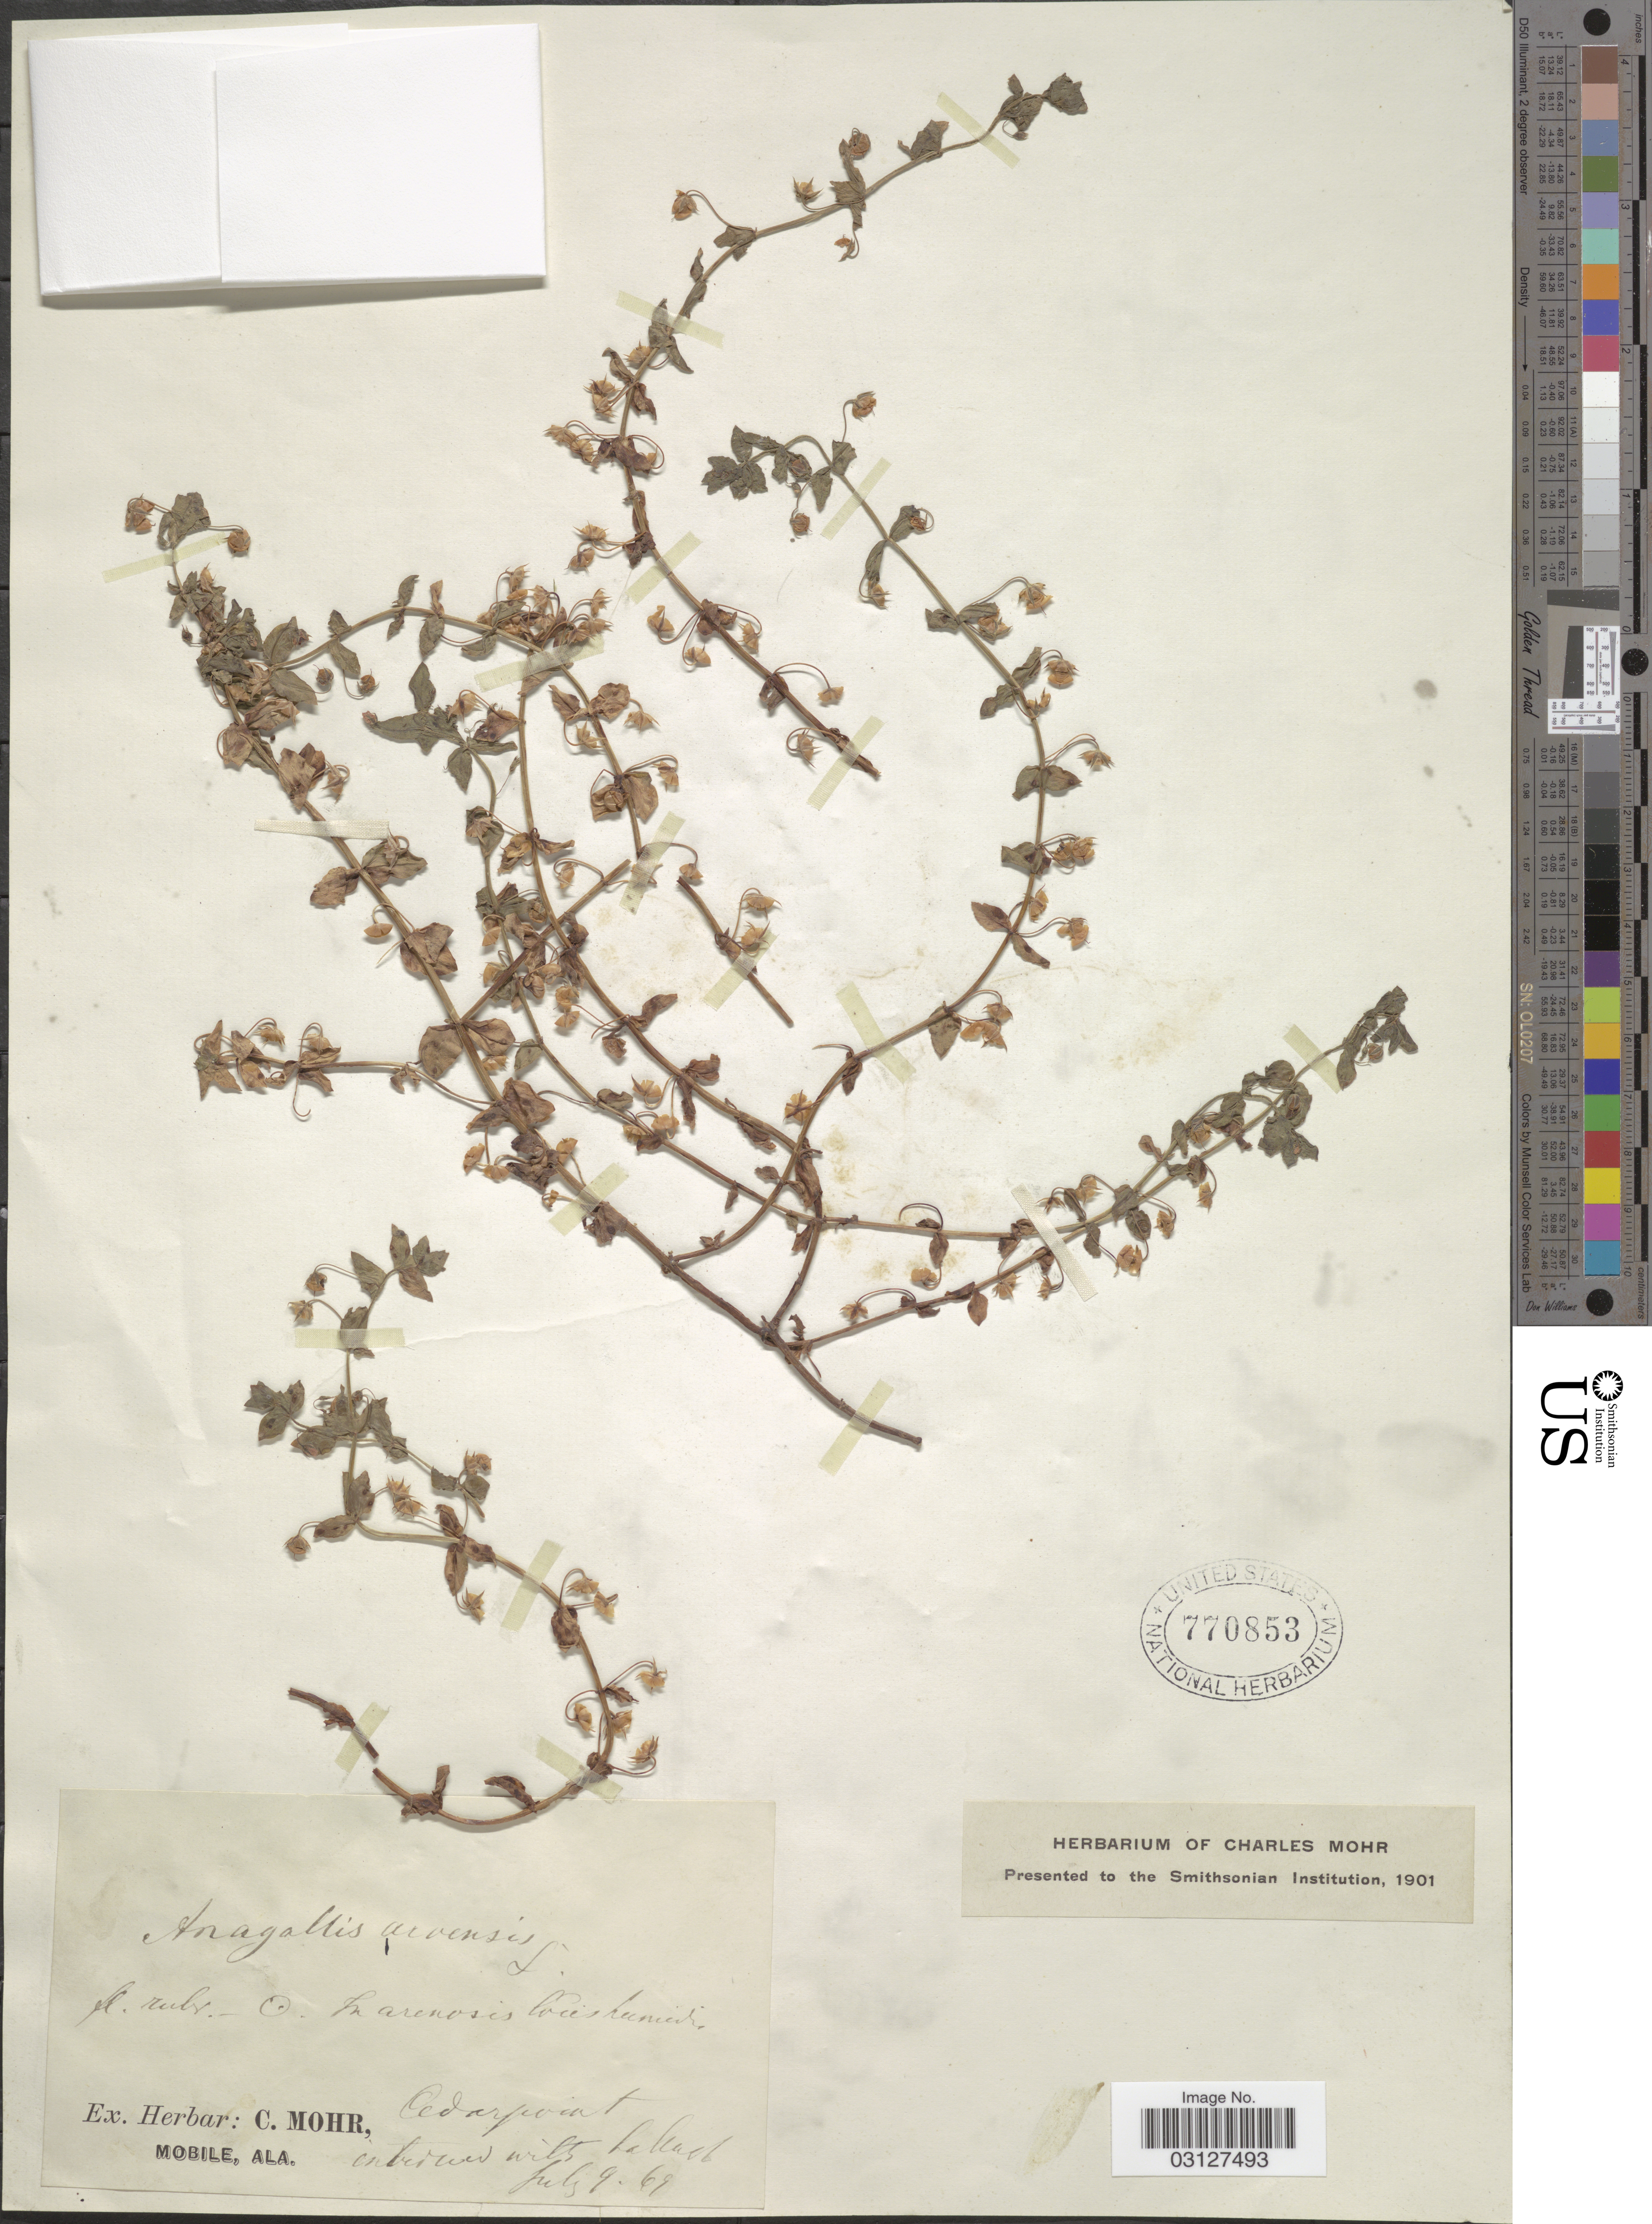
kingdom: Plantae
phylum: Tracheophyta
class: Magnoliopsida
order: Ericales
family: Primulaceae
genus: Anagallis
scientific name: Anagallis arvensis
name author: L.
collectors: ex herb. C. Mohr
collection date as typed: Transcribed d/m/y: 9/7/69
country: United States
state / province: Alabama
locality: Cedarpoint.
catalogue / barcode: US 770853